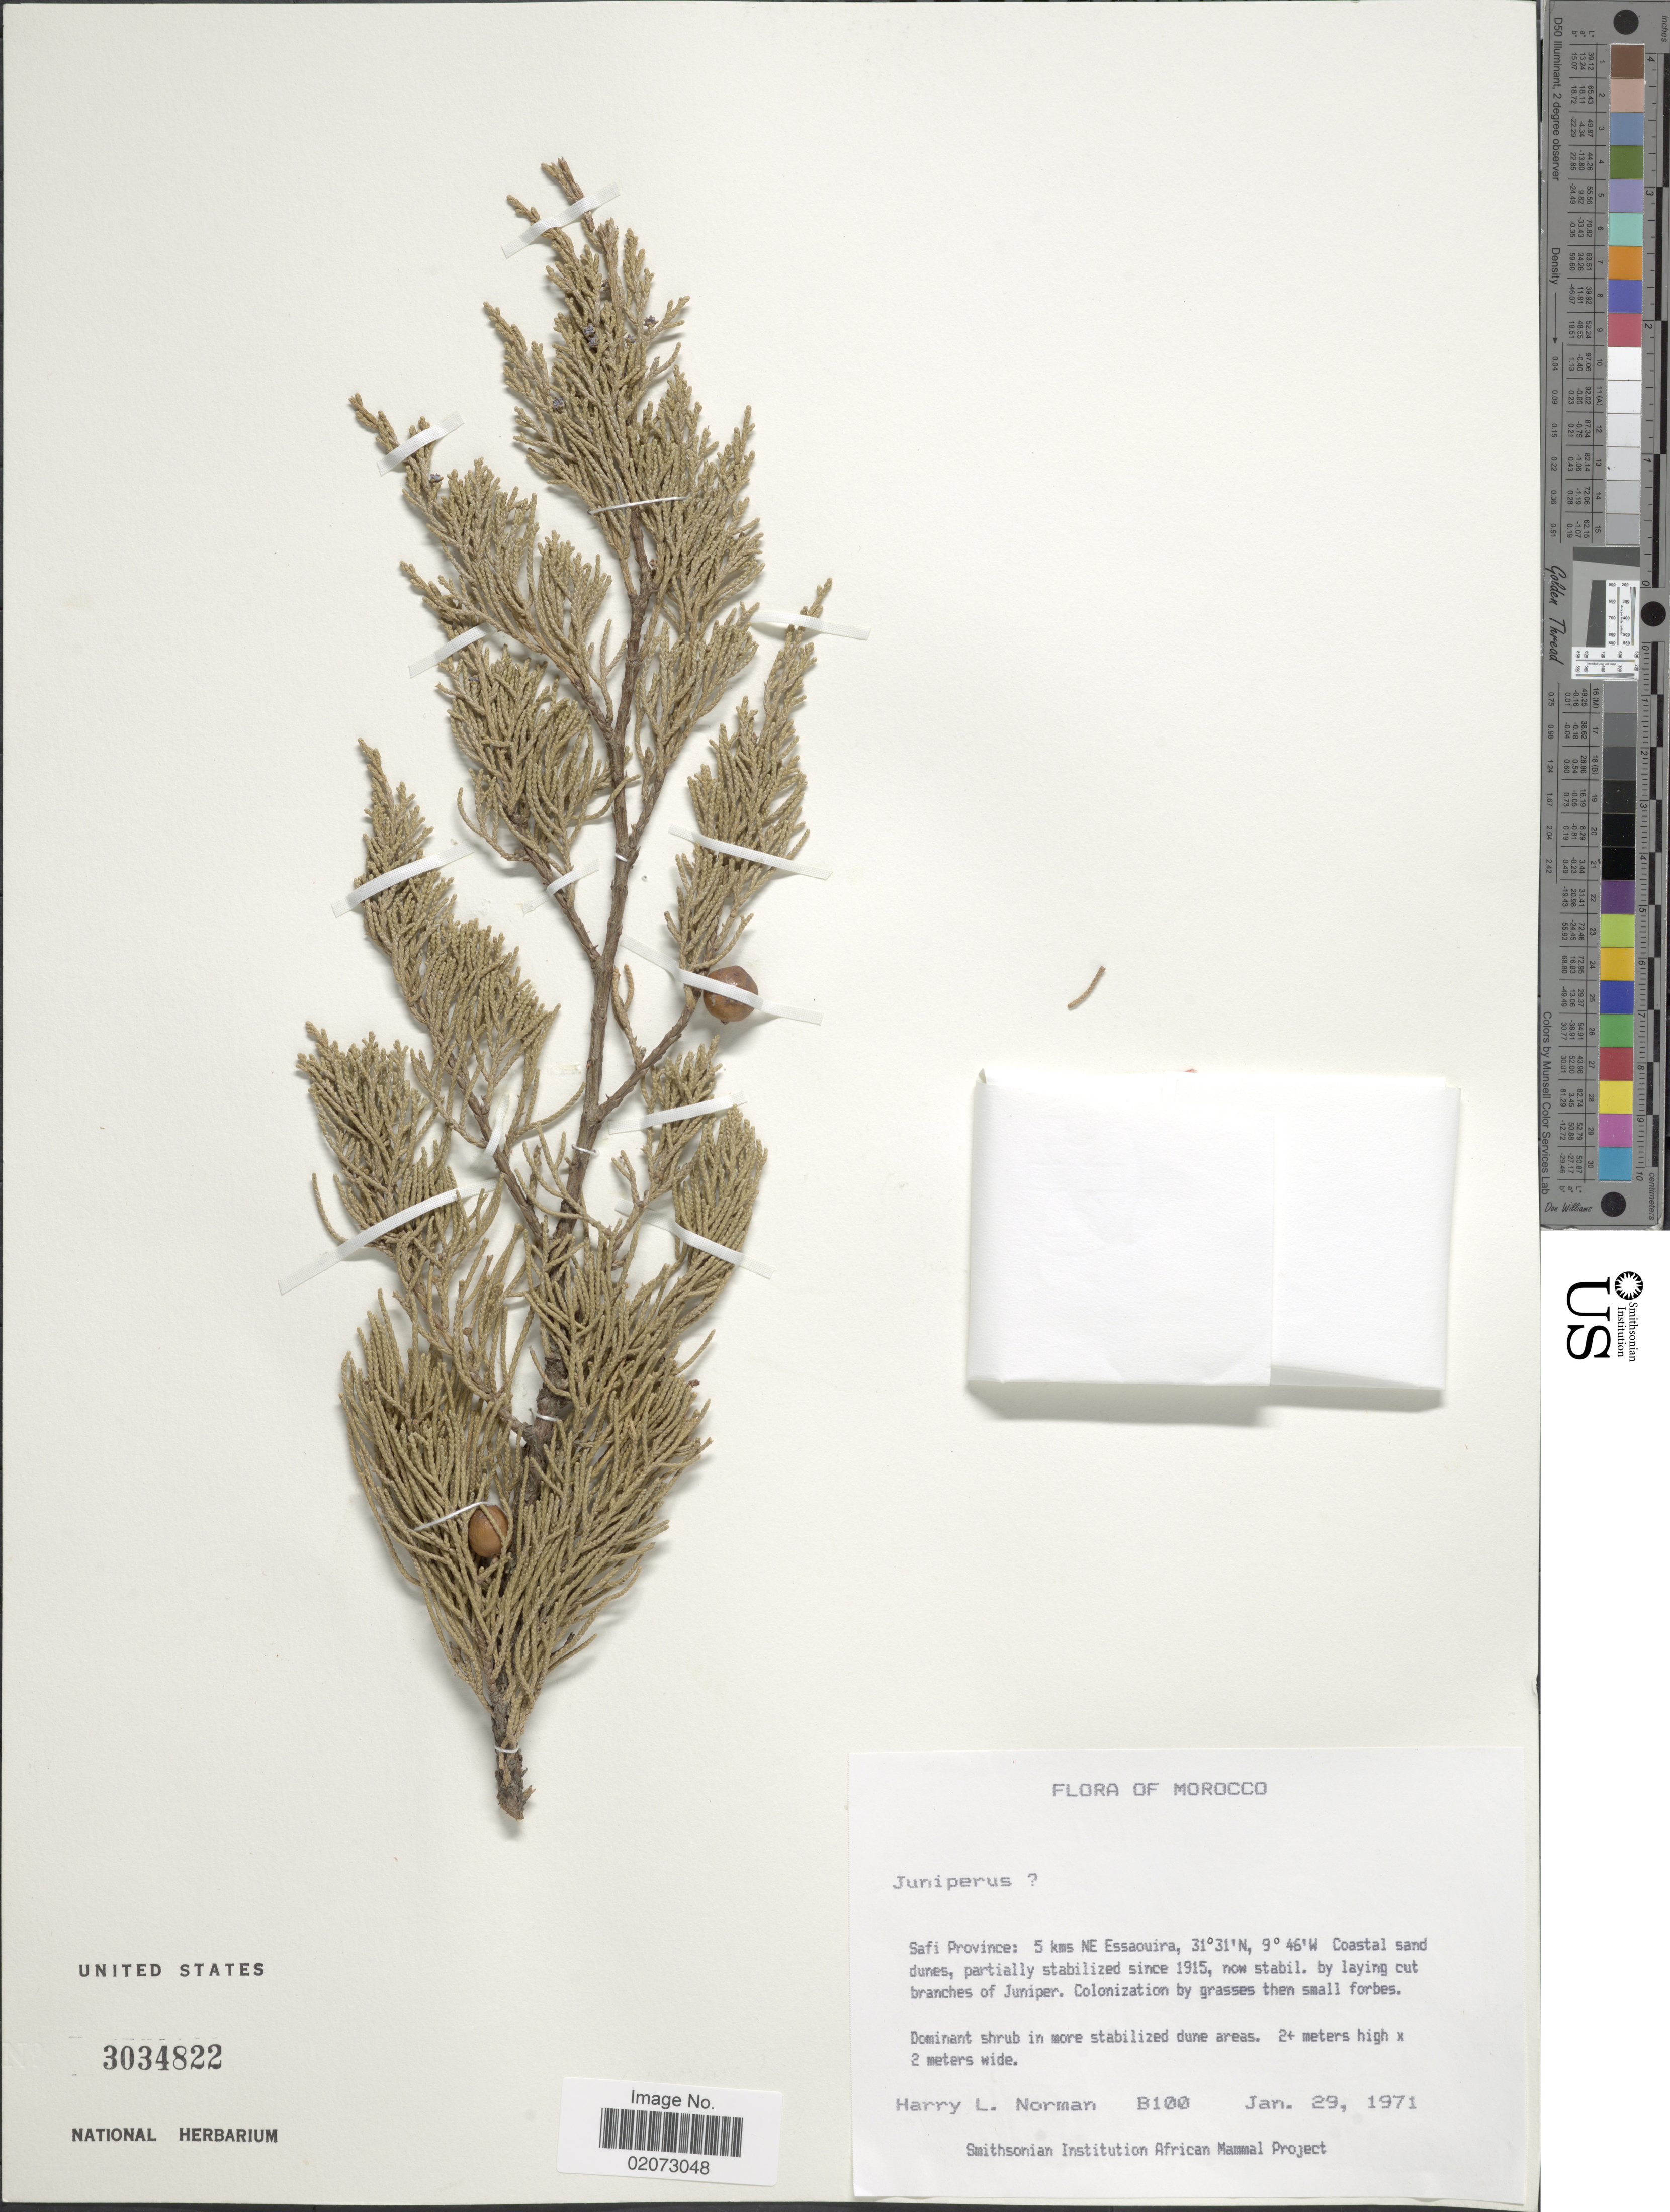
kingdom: Plantae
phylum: Tracheophyta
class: Pinopsida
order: Pinales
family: Cupressaceae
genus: Juniperus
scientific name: Juniperus sp.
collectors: Norman, H.L.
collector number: B100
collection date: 1971-01-29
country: Morocco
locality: Morocco, Safi Province: 5 kms NE Essaouira.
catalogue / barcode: US 3034822